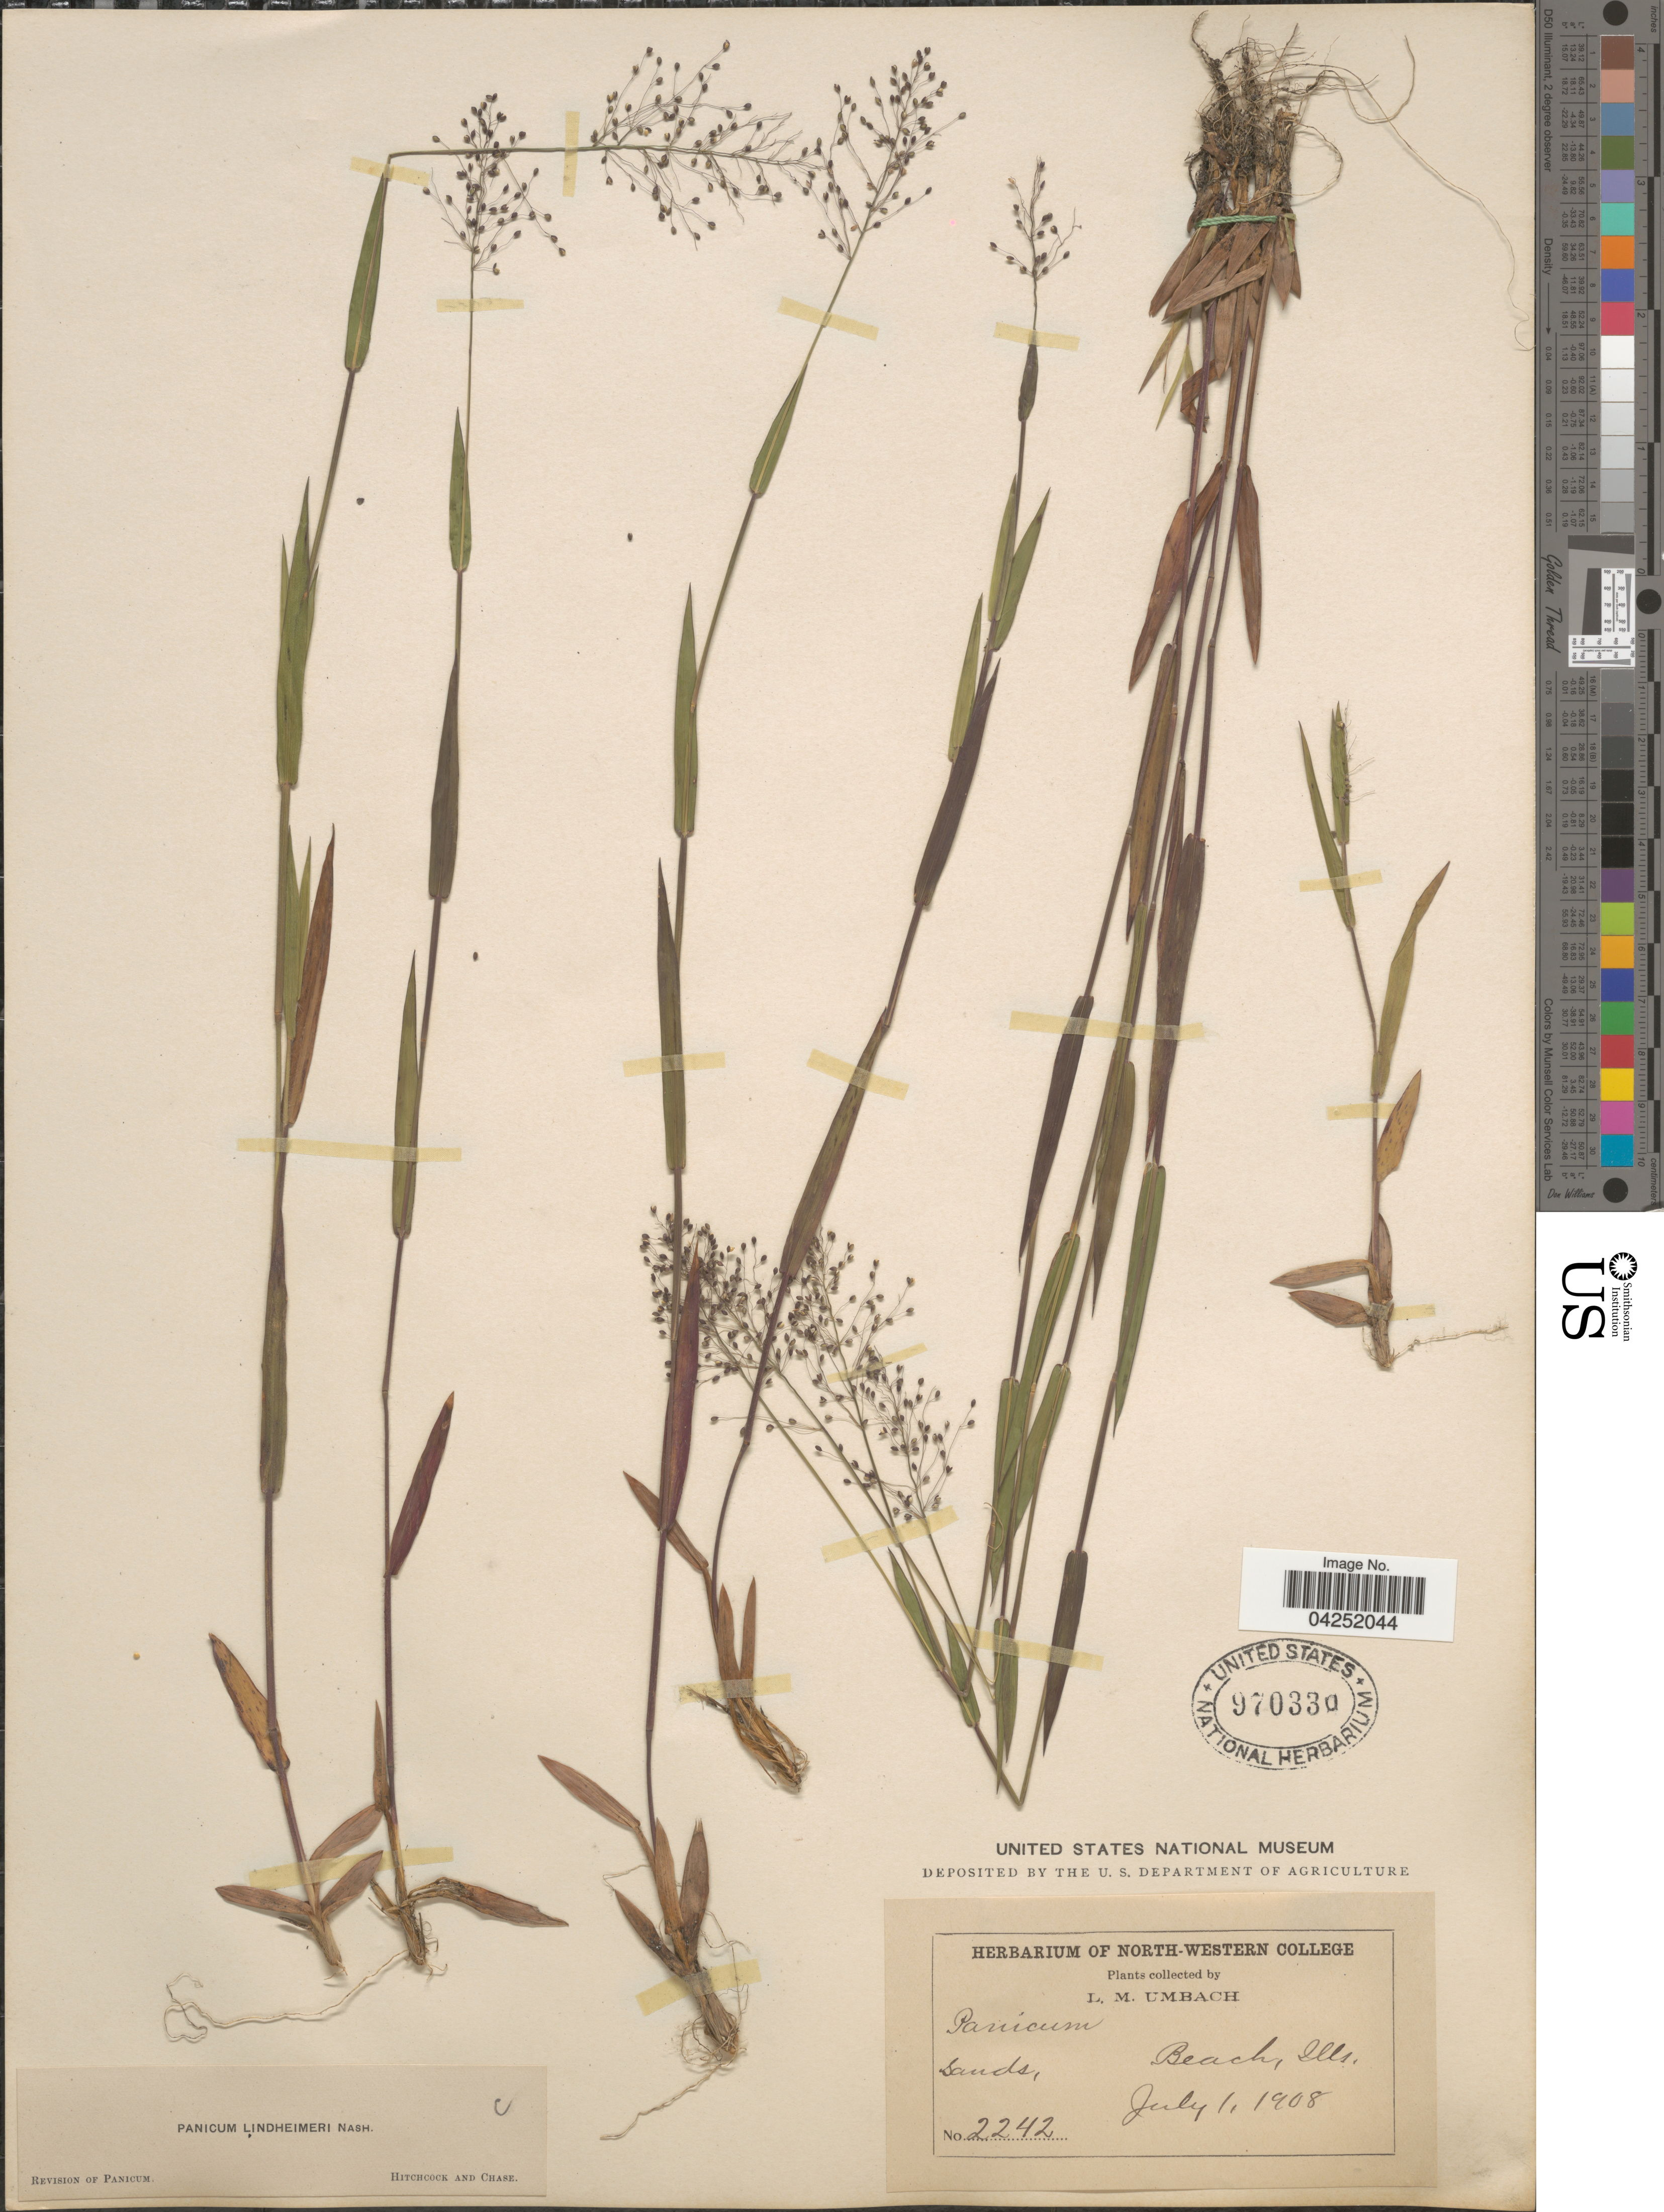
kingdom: Plantae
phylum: Tracheophyta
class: Liliopsida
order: Poales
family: Poaceae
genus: Dichanthelium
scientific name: Dichanthelium acuminatum var. lindheimeri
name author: (Nash) Gould & C.A. Clark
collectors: L. M. Umbach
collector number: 2242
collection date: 1908-07-01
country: United States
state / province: Illinois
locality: Sands, Beach.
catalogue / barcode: US 970330